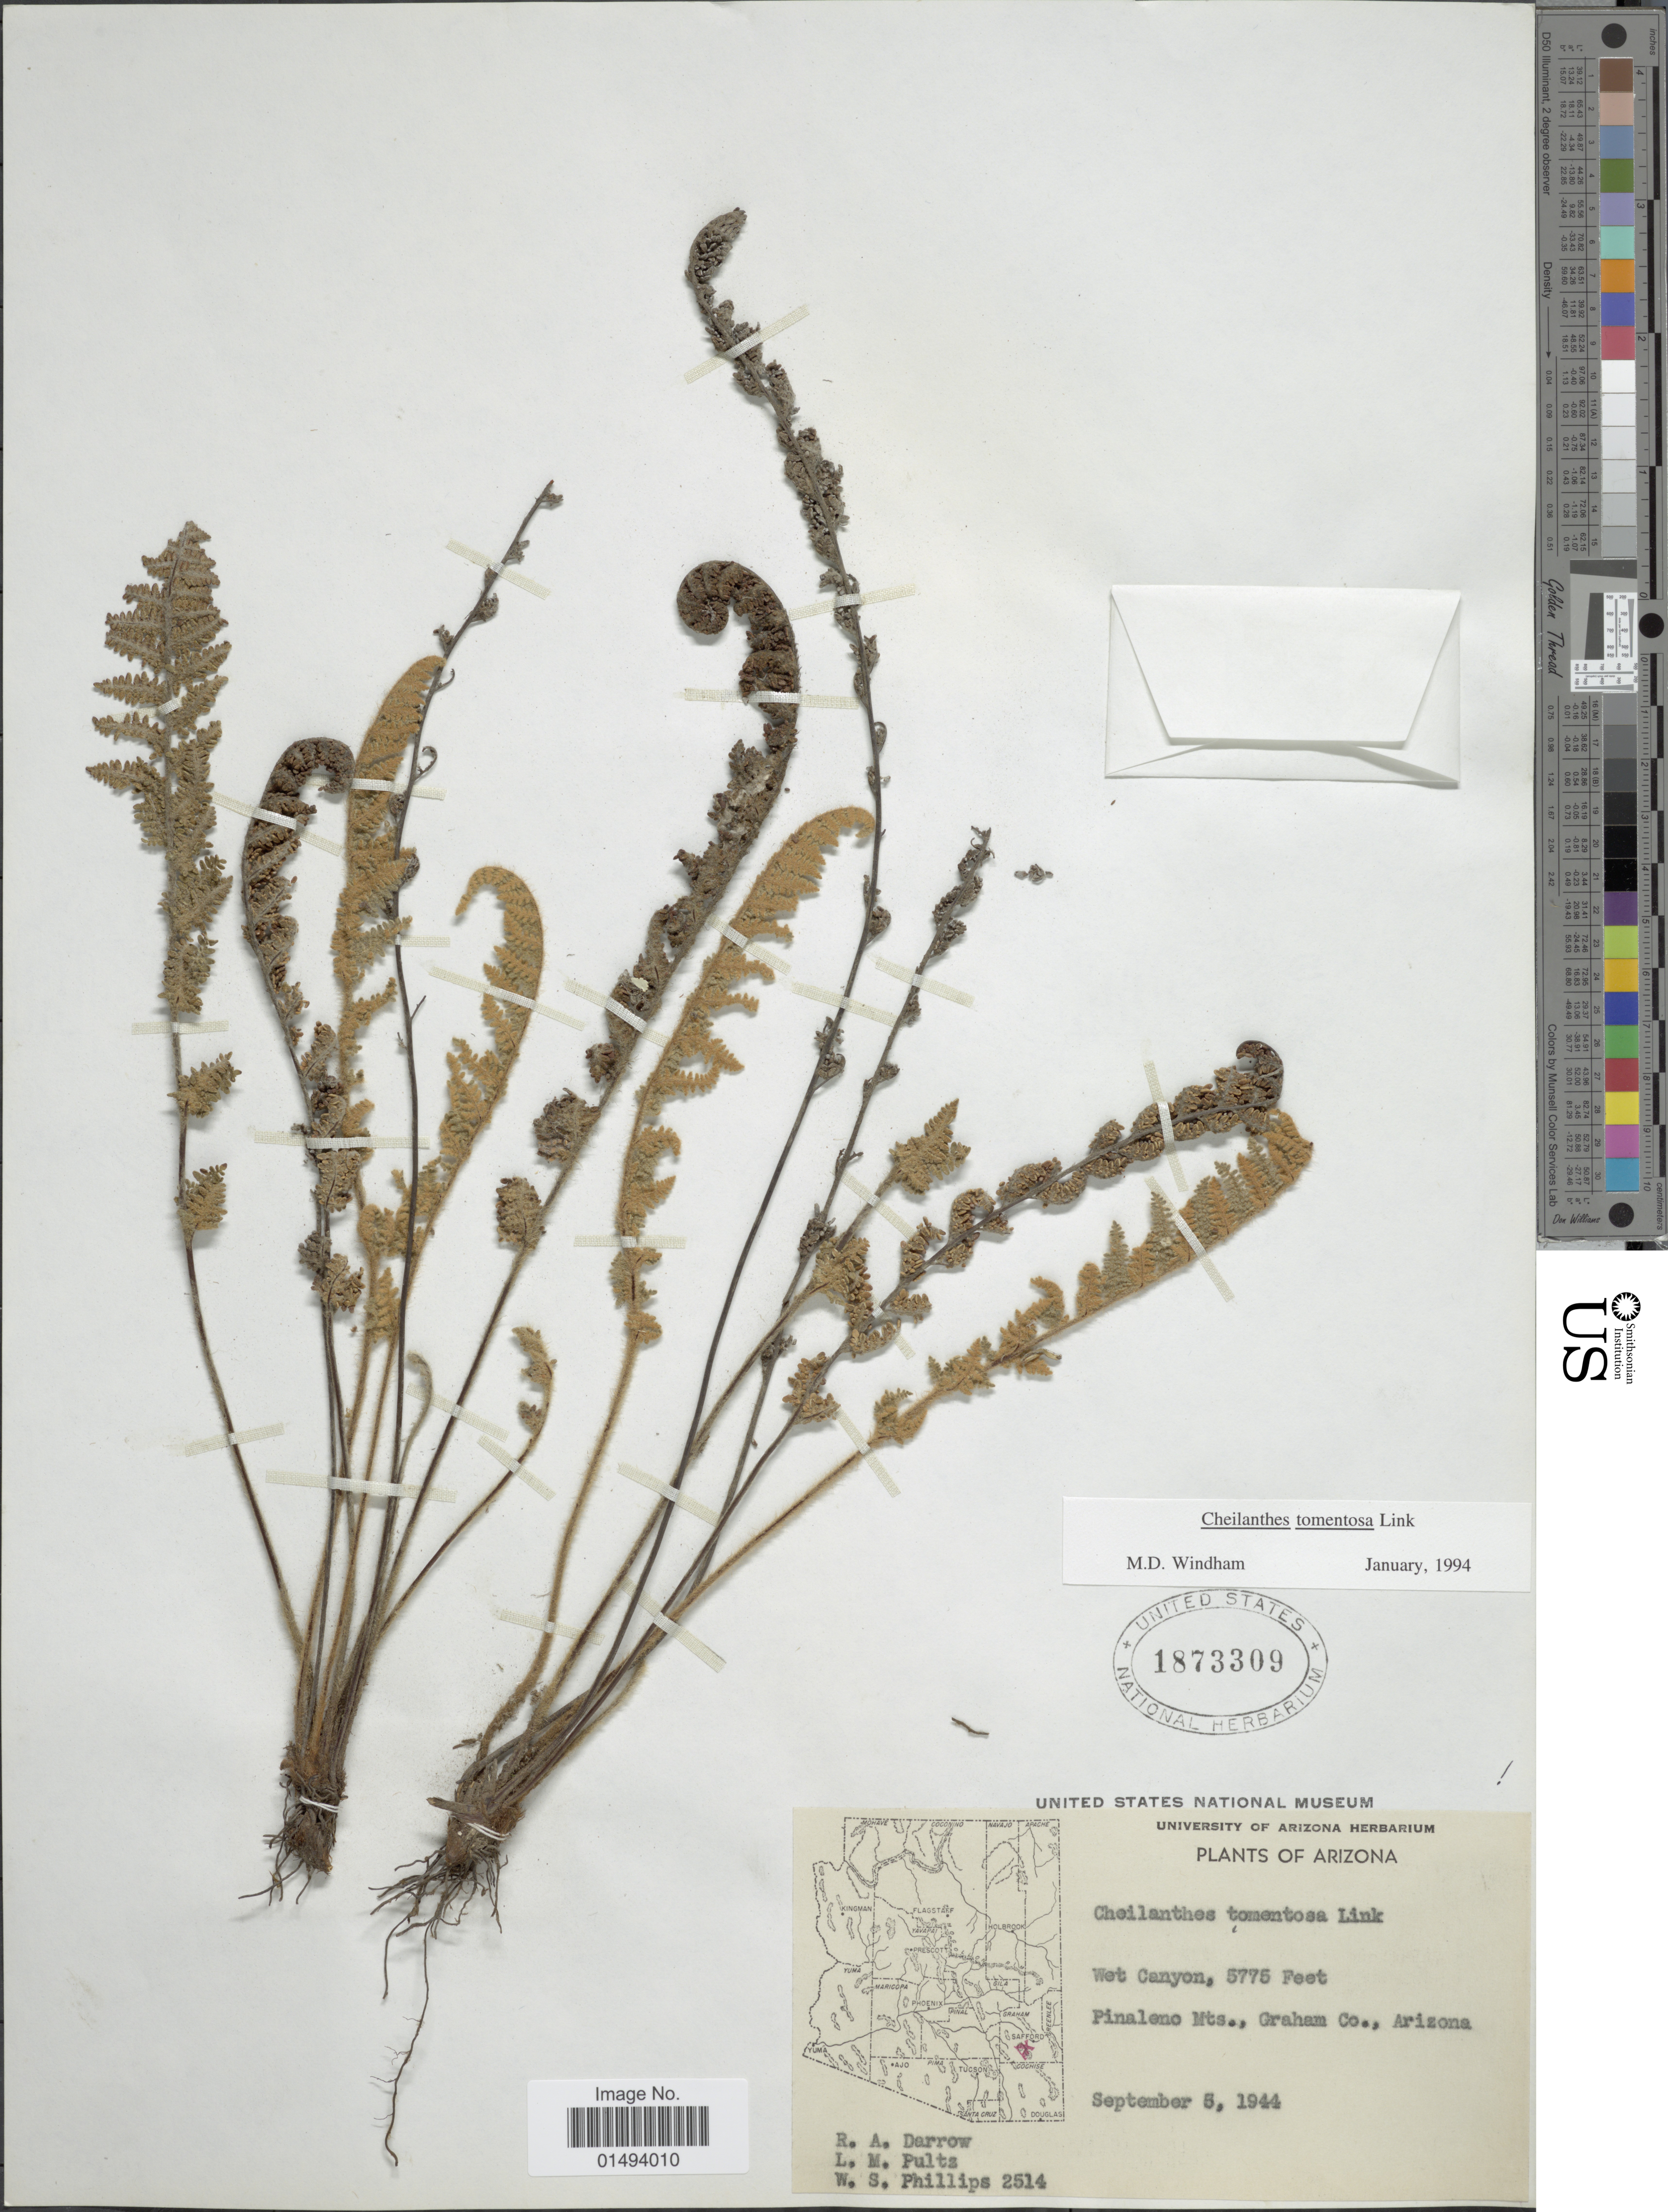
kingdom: Plantae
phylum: Tracheophyta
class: Polypodiopsida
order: Polypodiales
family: Pteridaceae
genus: Myriopteris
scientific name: Myriopteris tomentosa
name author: (Link) Fée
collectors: R. A. Darrow, L. Pultz & W. S. Phillips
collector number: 2514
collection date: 1944-09-05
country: United States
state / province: Arizona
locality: Arizona, Wet Canyon, Pinaleno Mts. Graham Co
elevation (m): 1760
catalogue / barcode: US 1873309